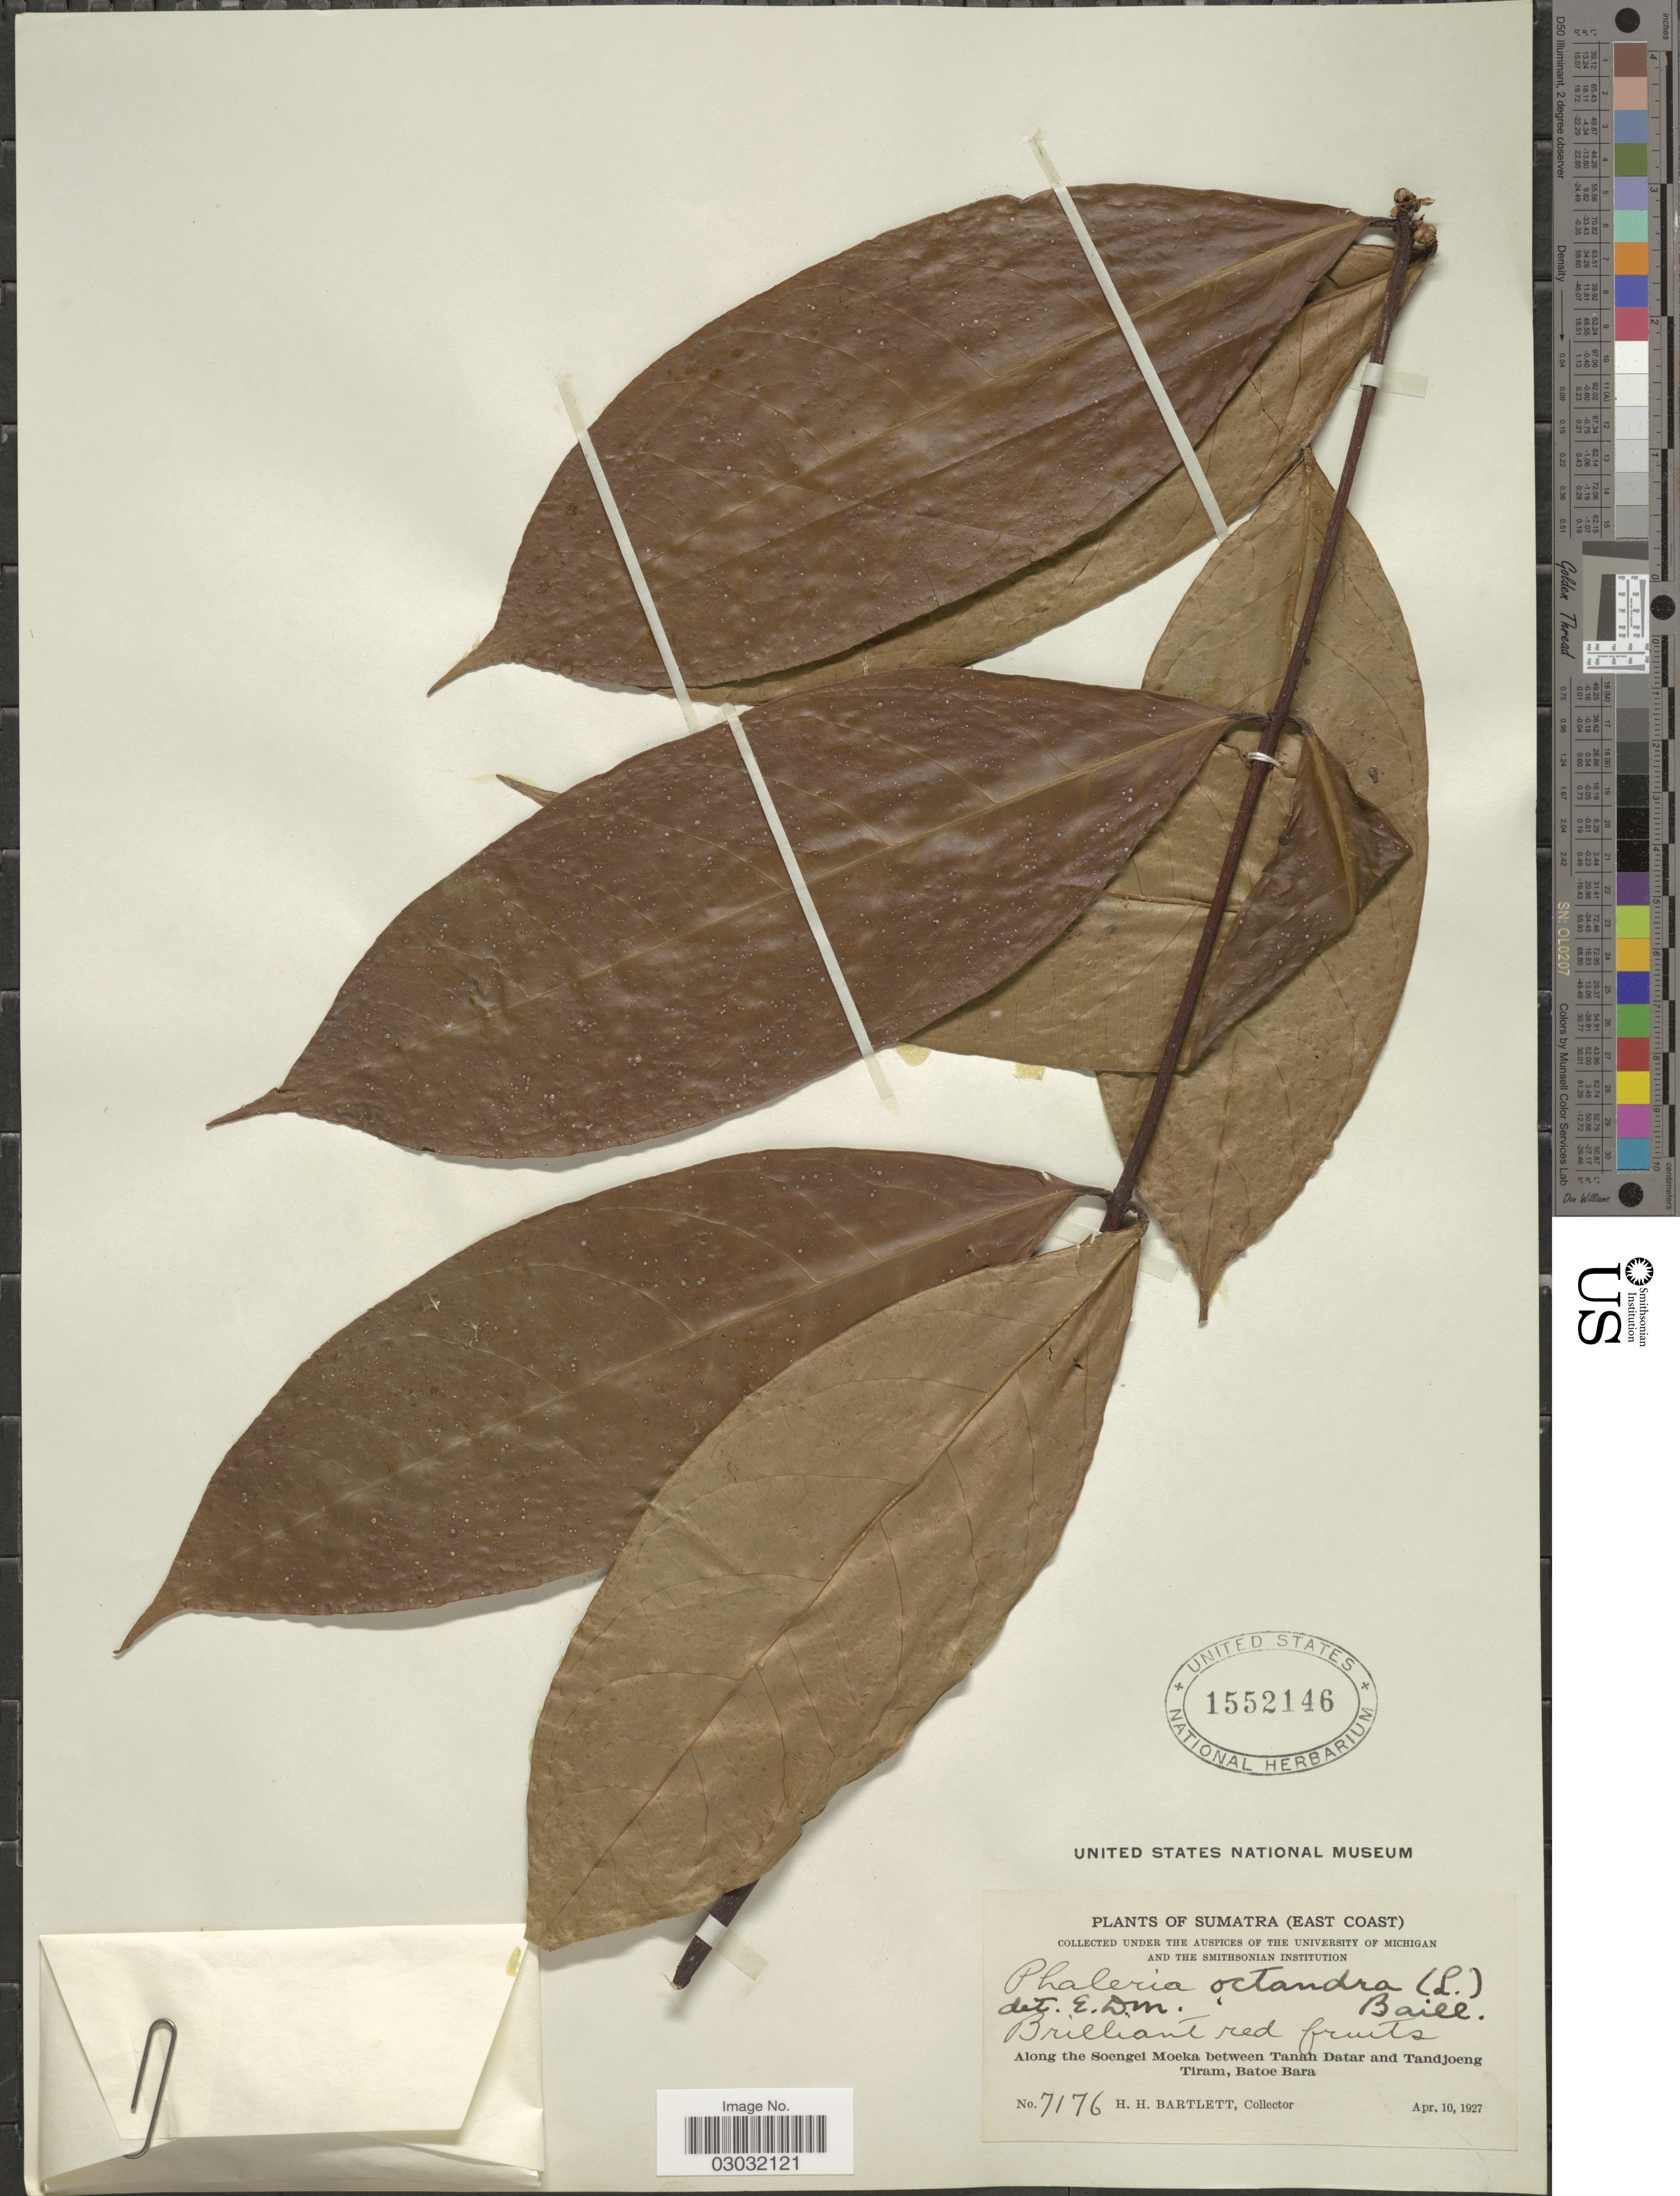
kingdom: Plantae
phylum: Tracheophyta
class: Magnoliopsida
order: Malvales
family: Thymelaeaceae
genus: Phaleria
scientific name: Phaleria octandra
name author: (L.) Baill.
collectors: H. H. Bartlett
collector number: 7176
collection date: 1927-04-10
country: Indonesia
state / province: Sumatra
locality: (East Coast), Along the Soengei Moeka between Tanah Datar and Tandjoeng Tiram, Batoe Bara.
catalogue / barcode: US 1552146